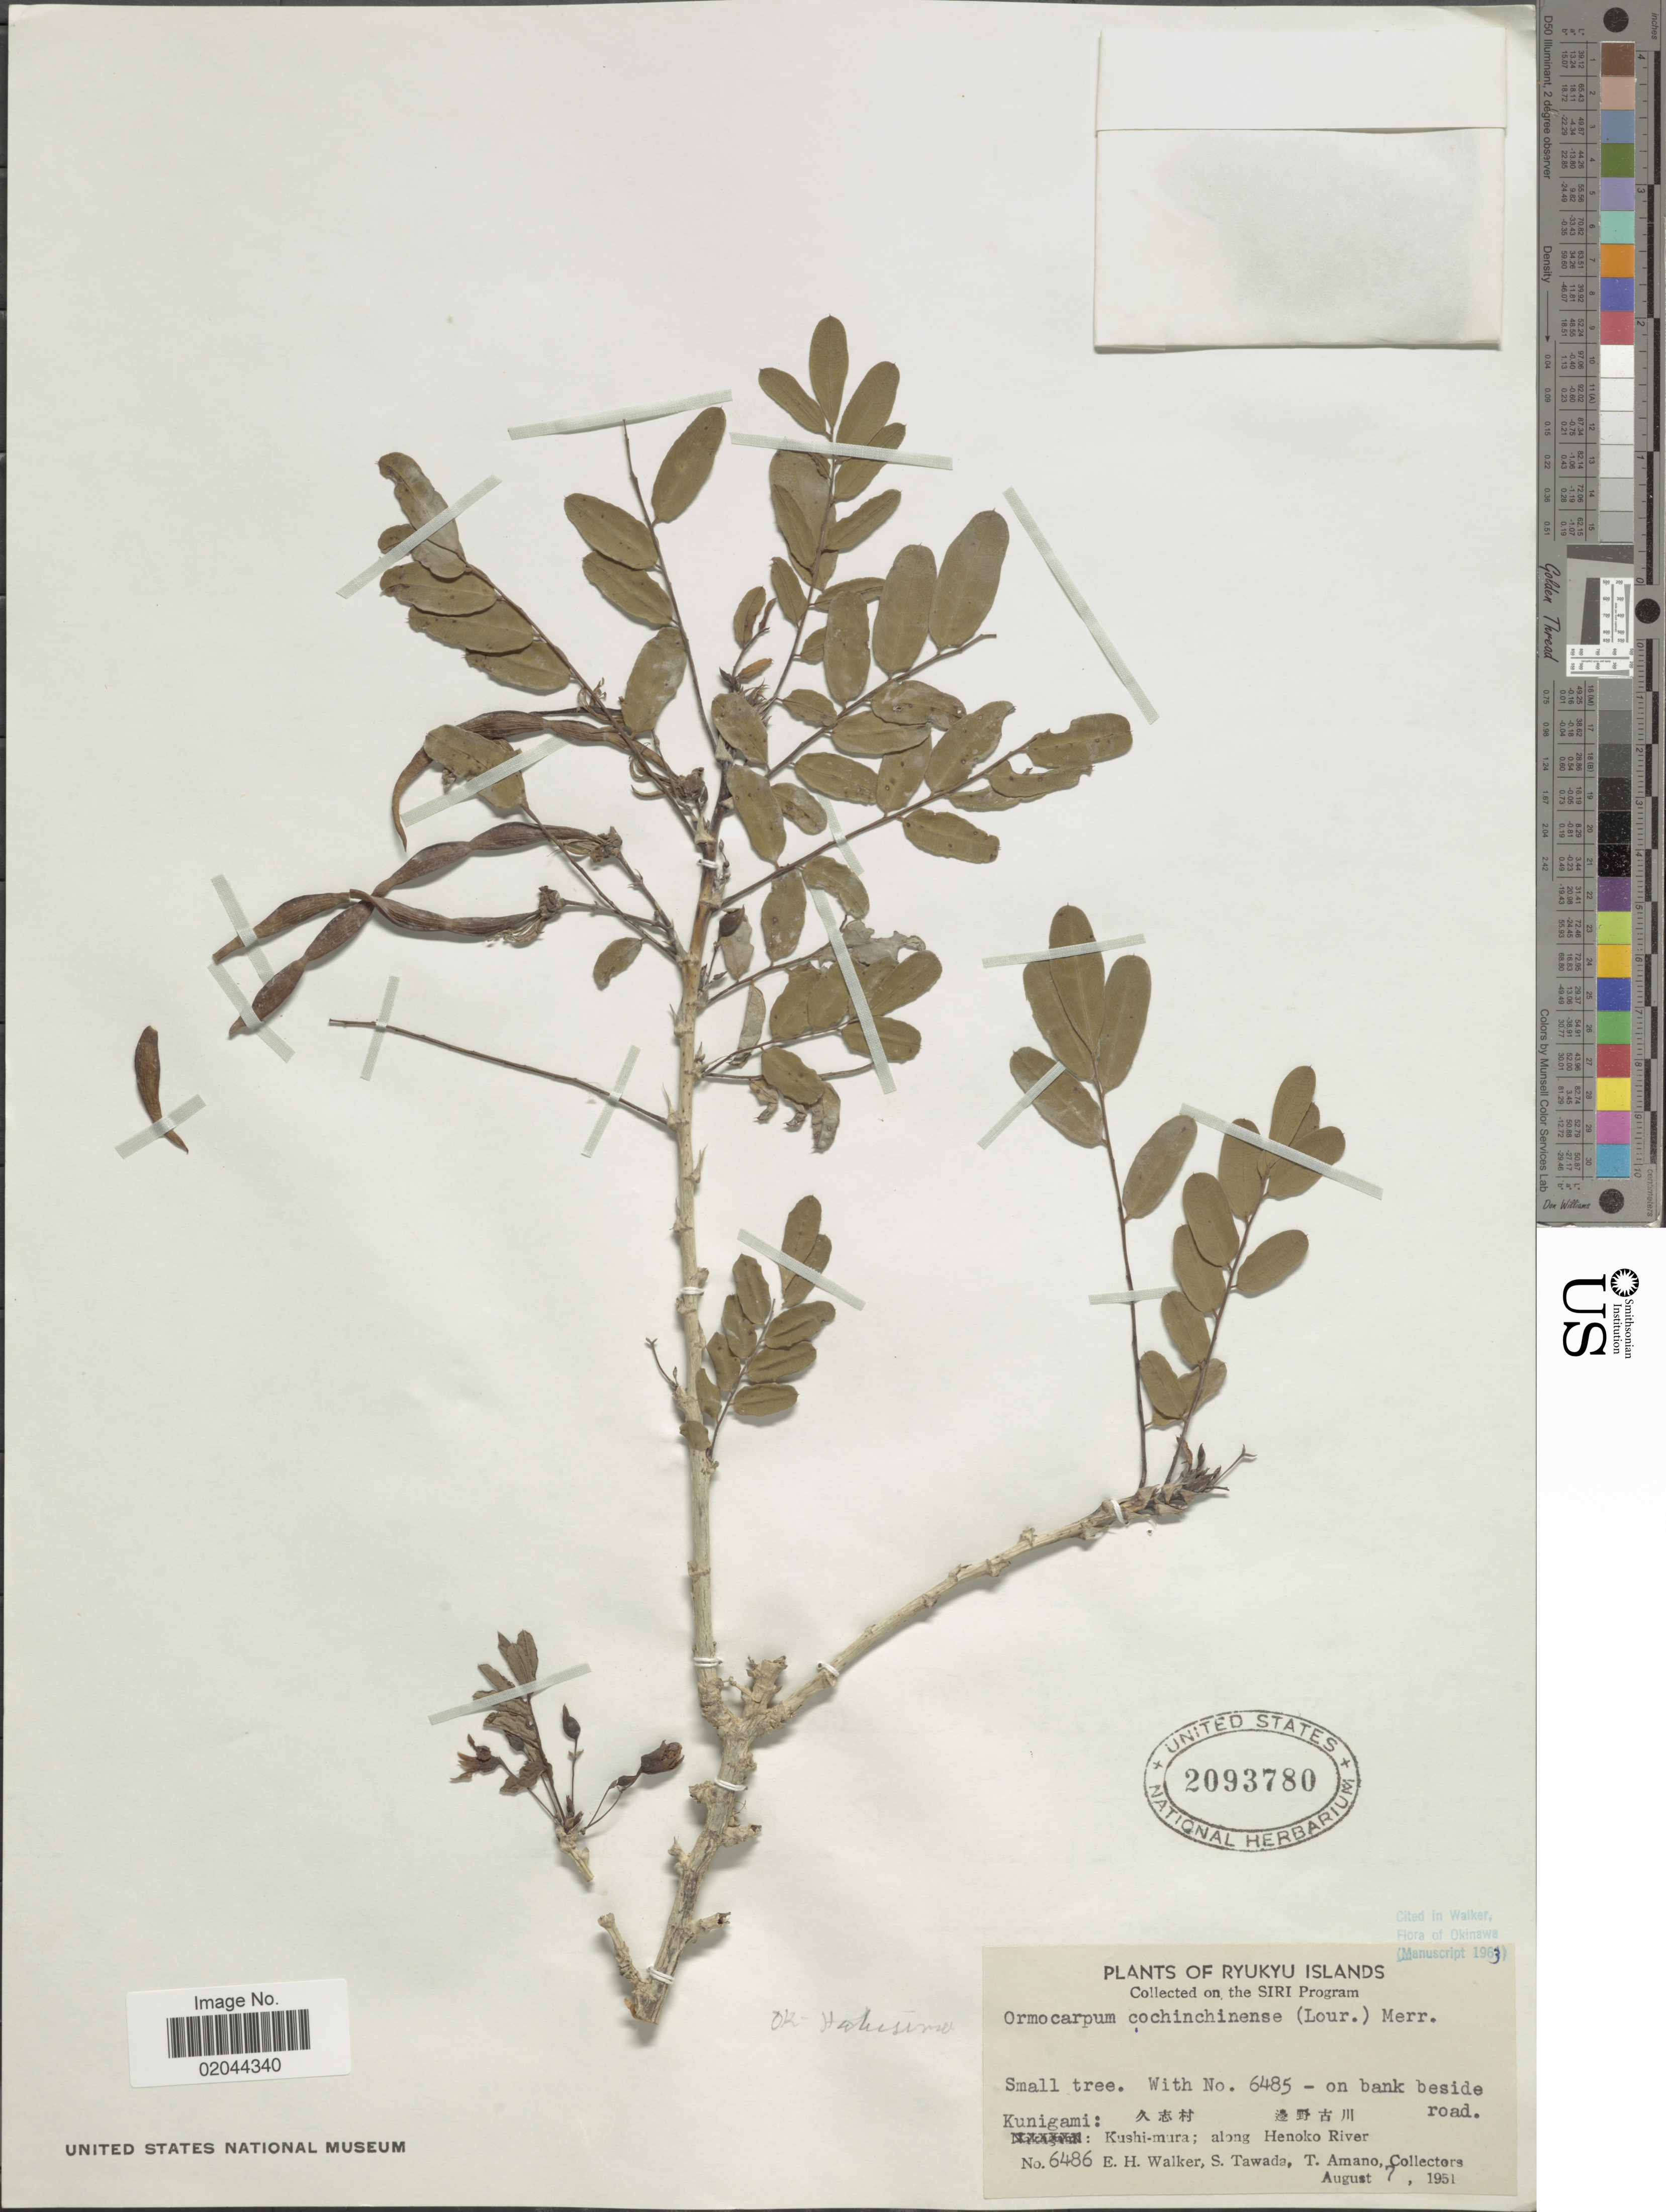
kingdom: Plantae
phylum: Tracheophyta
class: Magnoliopsida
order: Fabales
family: Fabaceae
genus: Ormocarpum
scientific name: Ormocarpum cochinchinense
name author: (Lour.) Merr.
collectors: E. H. Walker, S. Tawada & T. Amano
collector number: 6486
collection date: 1951-08-07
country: Japan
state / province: Okinawa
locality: Ryukyu Islands, Kunigami: Kushi-mura; along Henoko River, with no. 6485- on bank beside road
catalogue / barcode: US 2093780